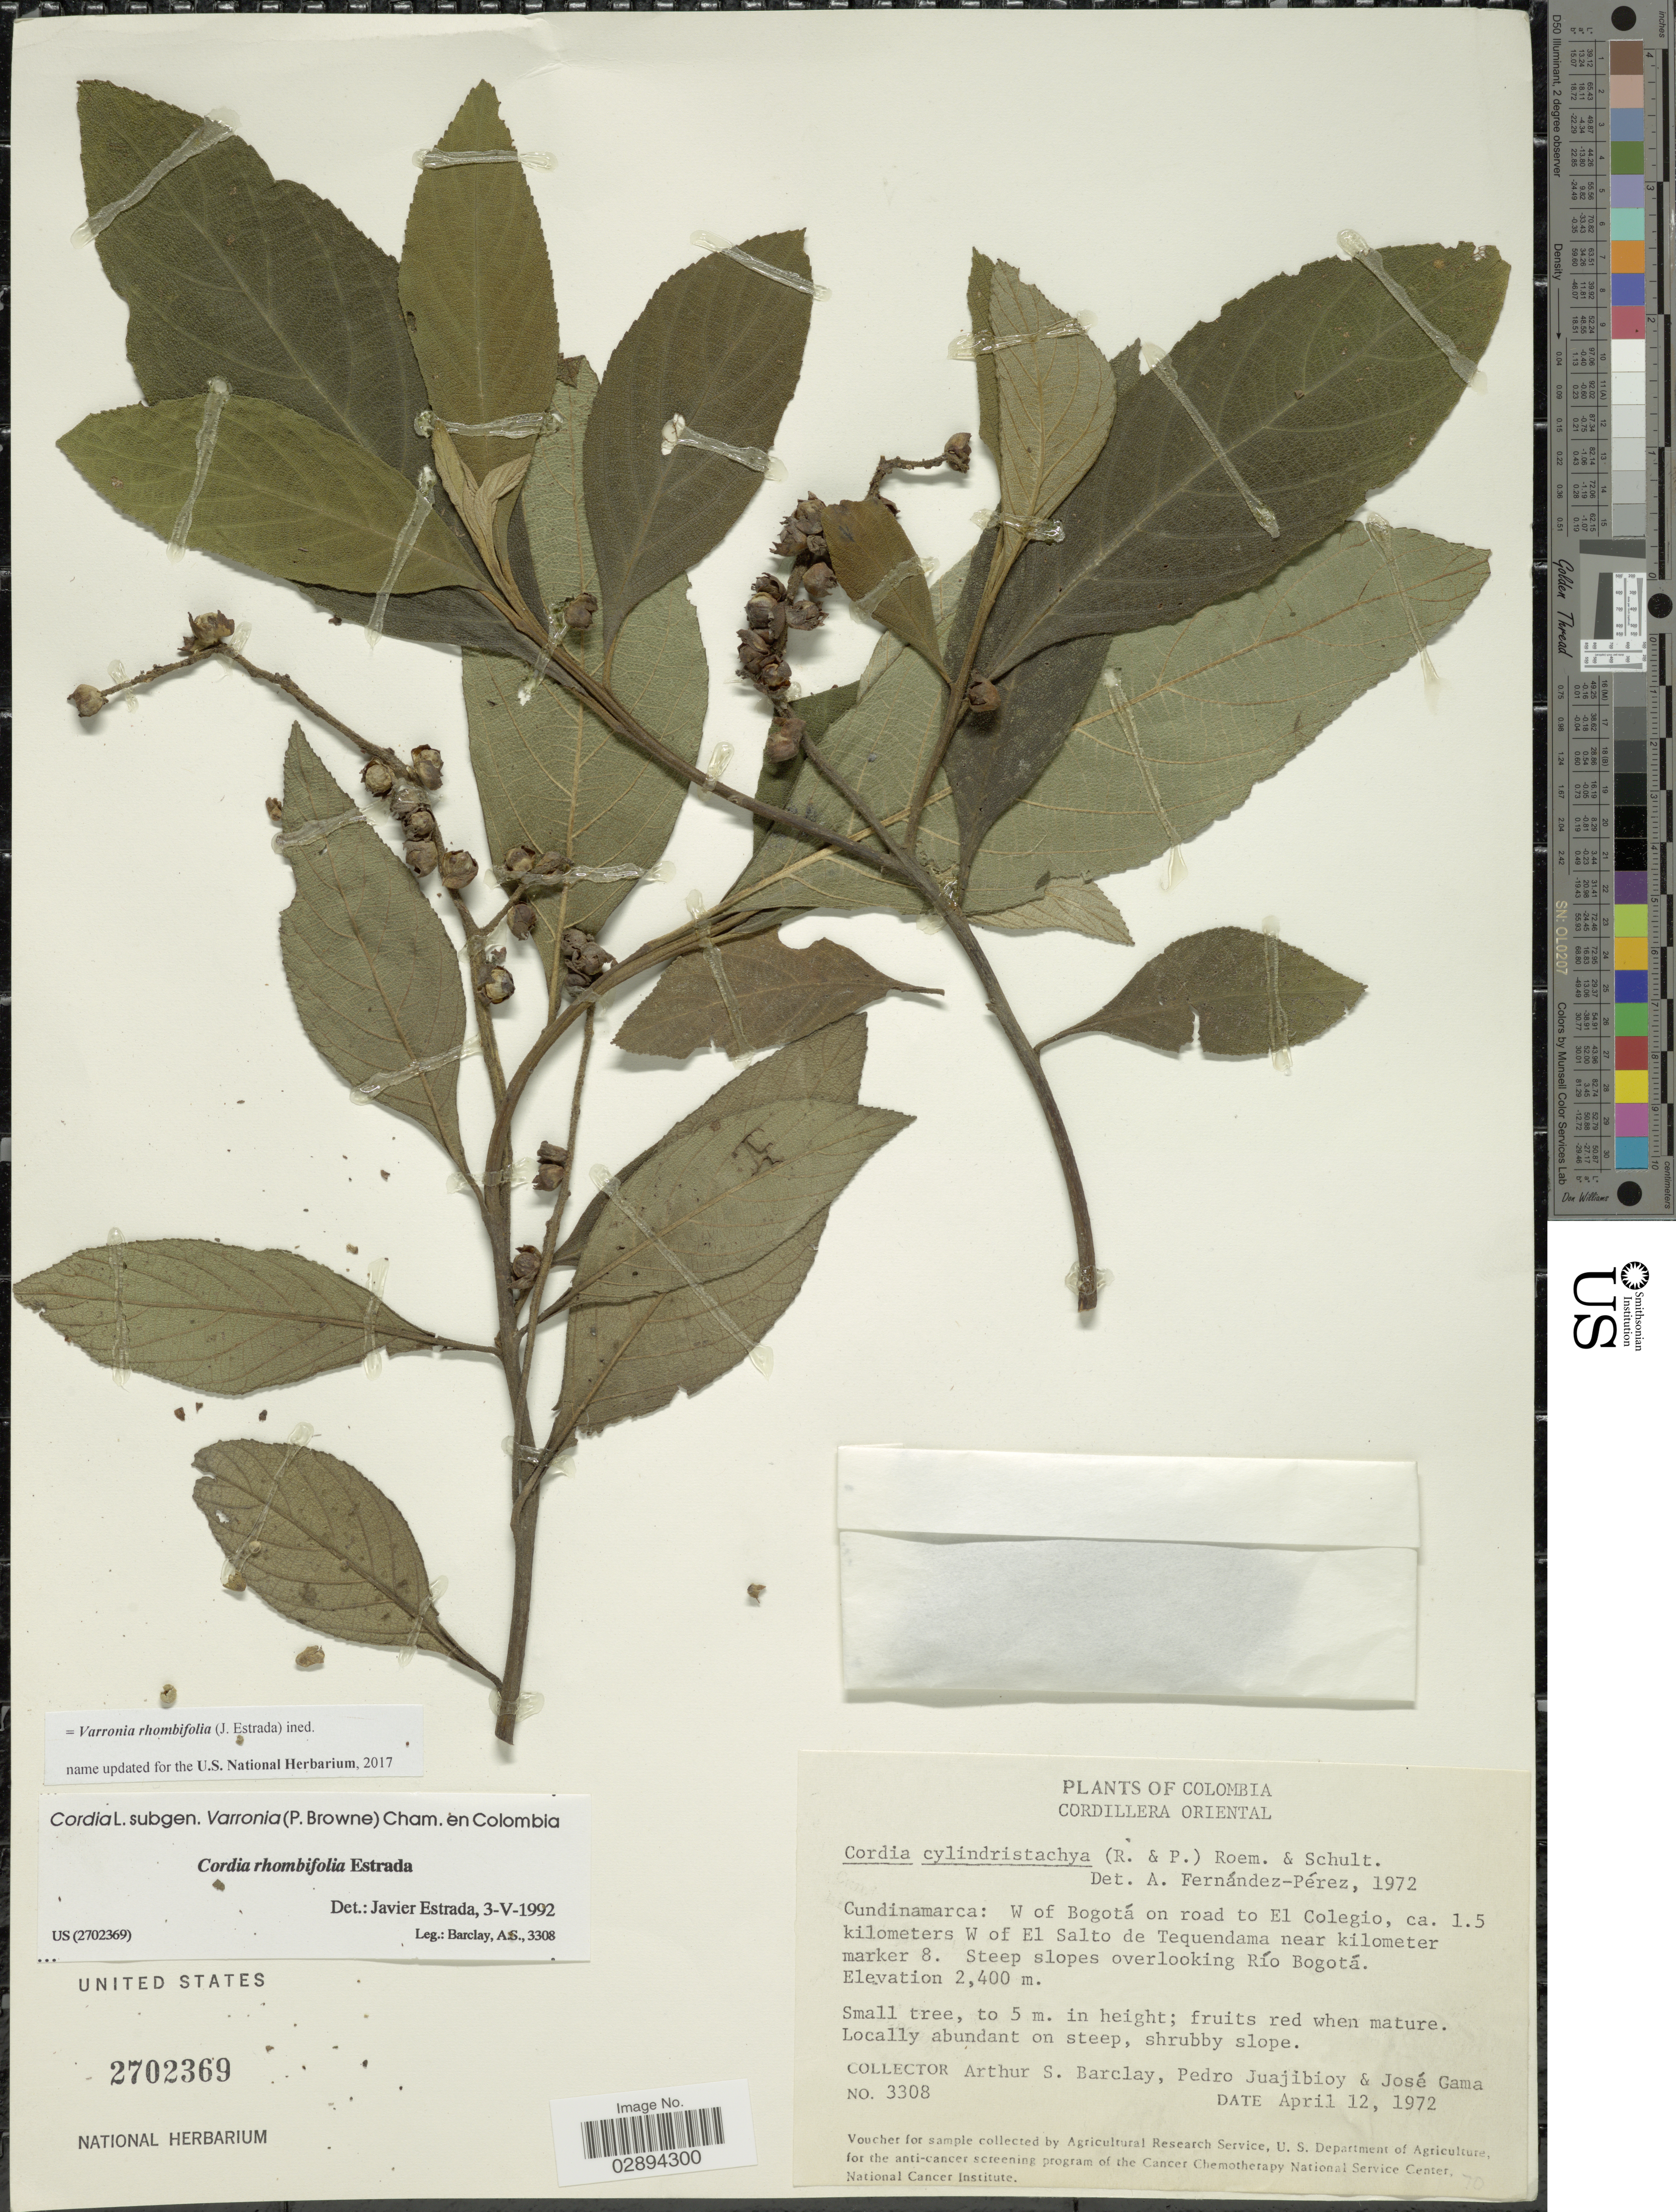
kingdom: Plantae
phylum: Tracheophyta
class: Magnoliopsida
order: Boraginales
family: Cordiaceae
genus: Varronia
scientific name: Varronia rhombifolia (J. Estrada) comb. nov. ined.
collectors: A. S. Barclay, P. Juajibioy & J. Gama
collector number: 3308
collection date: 1972-04-02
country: Colombia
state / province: Cundinamarca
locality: Cordillera Oriental, W of Bogotá on road to El Colegio, ca. 1.5 kilometers W of El Salto de Tequendama near kilometer marker 8, Steep slopes overlooking Río Bogotá.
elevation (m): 2400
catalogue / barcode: US 2702369